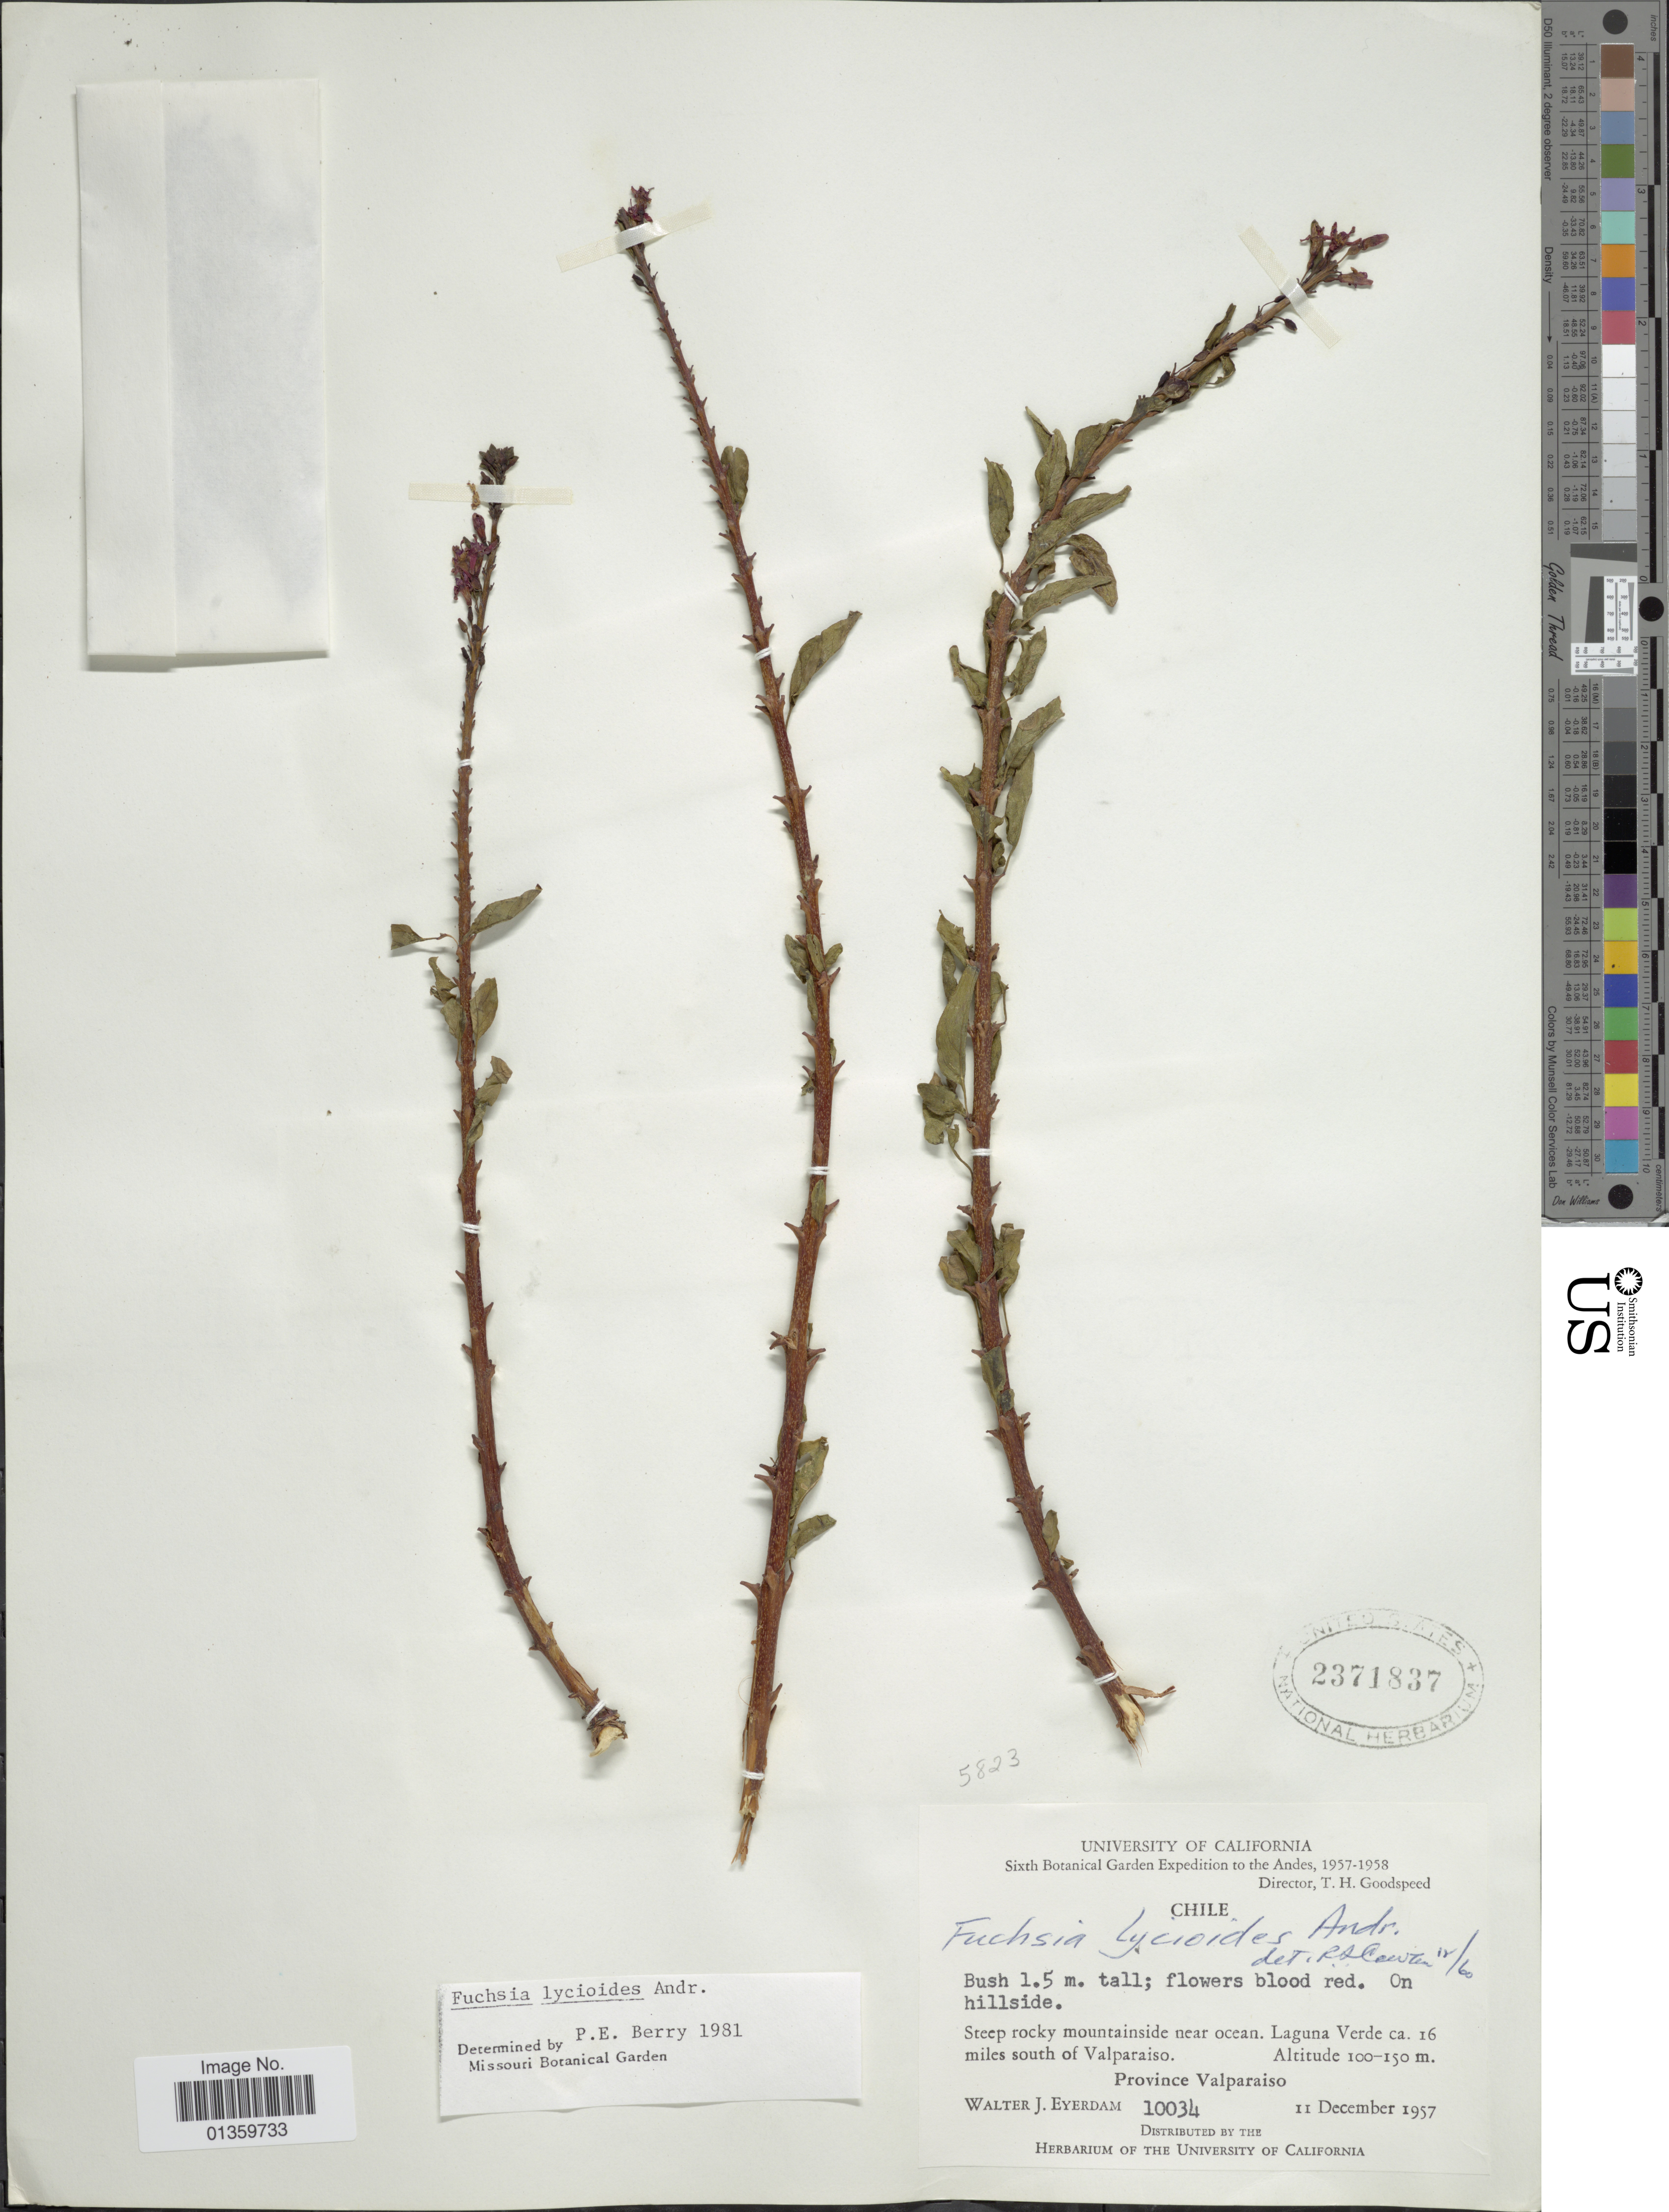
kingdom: Plantae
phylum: Tracheophyta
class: Magnoliopsida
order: Myrtales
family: Onagraceae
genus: Fuchsia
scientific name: Fuchsia lycioides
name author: Andrews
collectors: W. J. Eyerdam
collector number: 10034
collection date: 1957-12-11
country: Chile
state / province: Valparaiso (V)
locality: Steep rocky mountainside near ocean. Laguna Verde ca. 16 miles south of Valparaiso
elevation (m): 100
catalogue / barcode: US 2371837